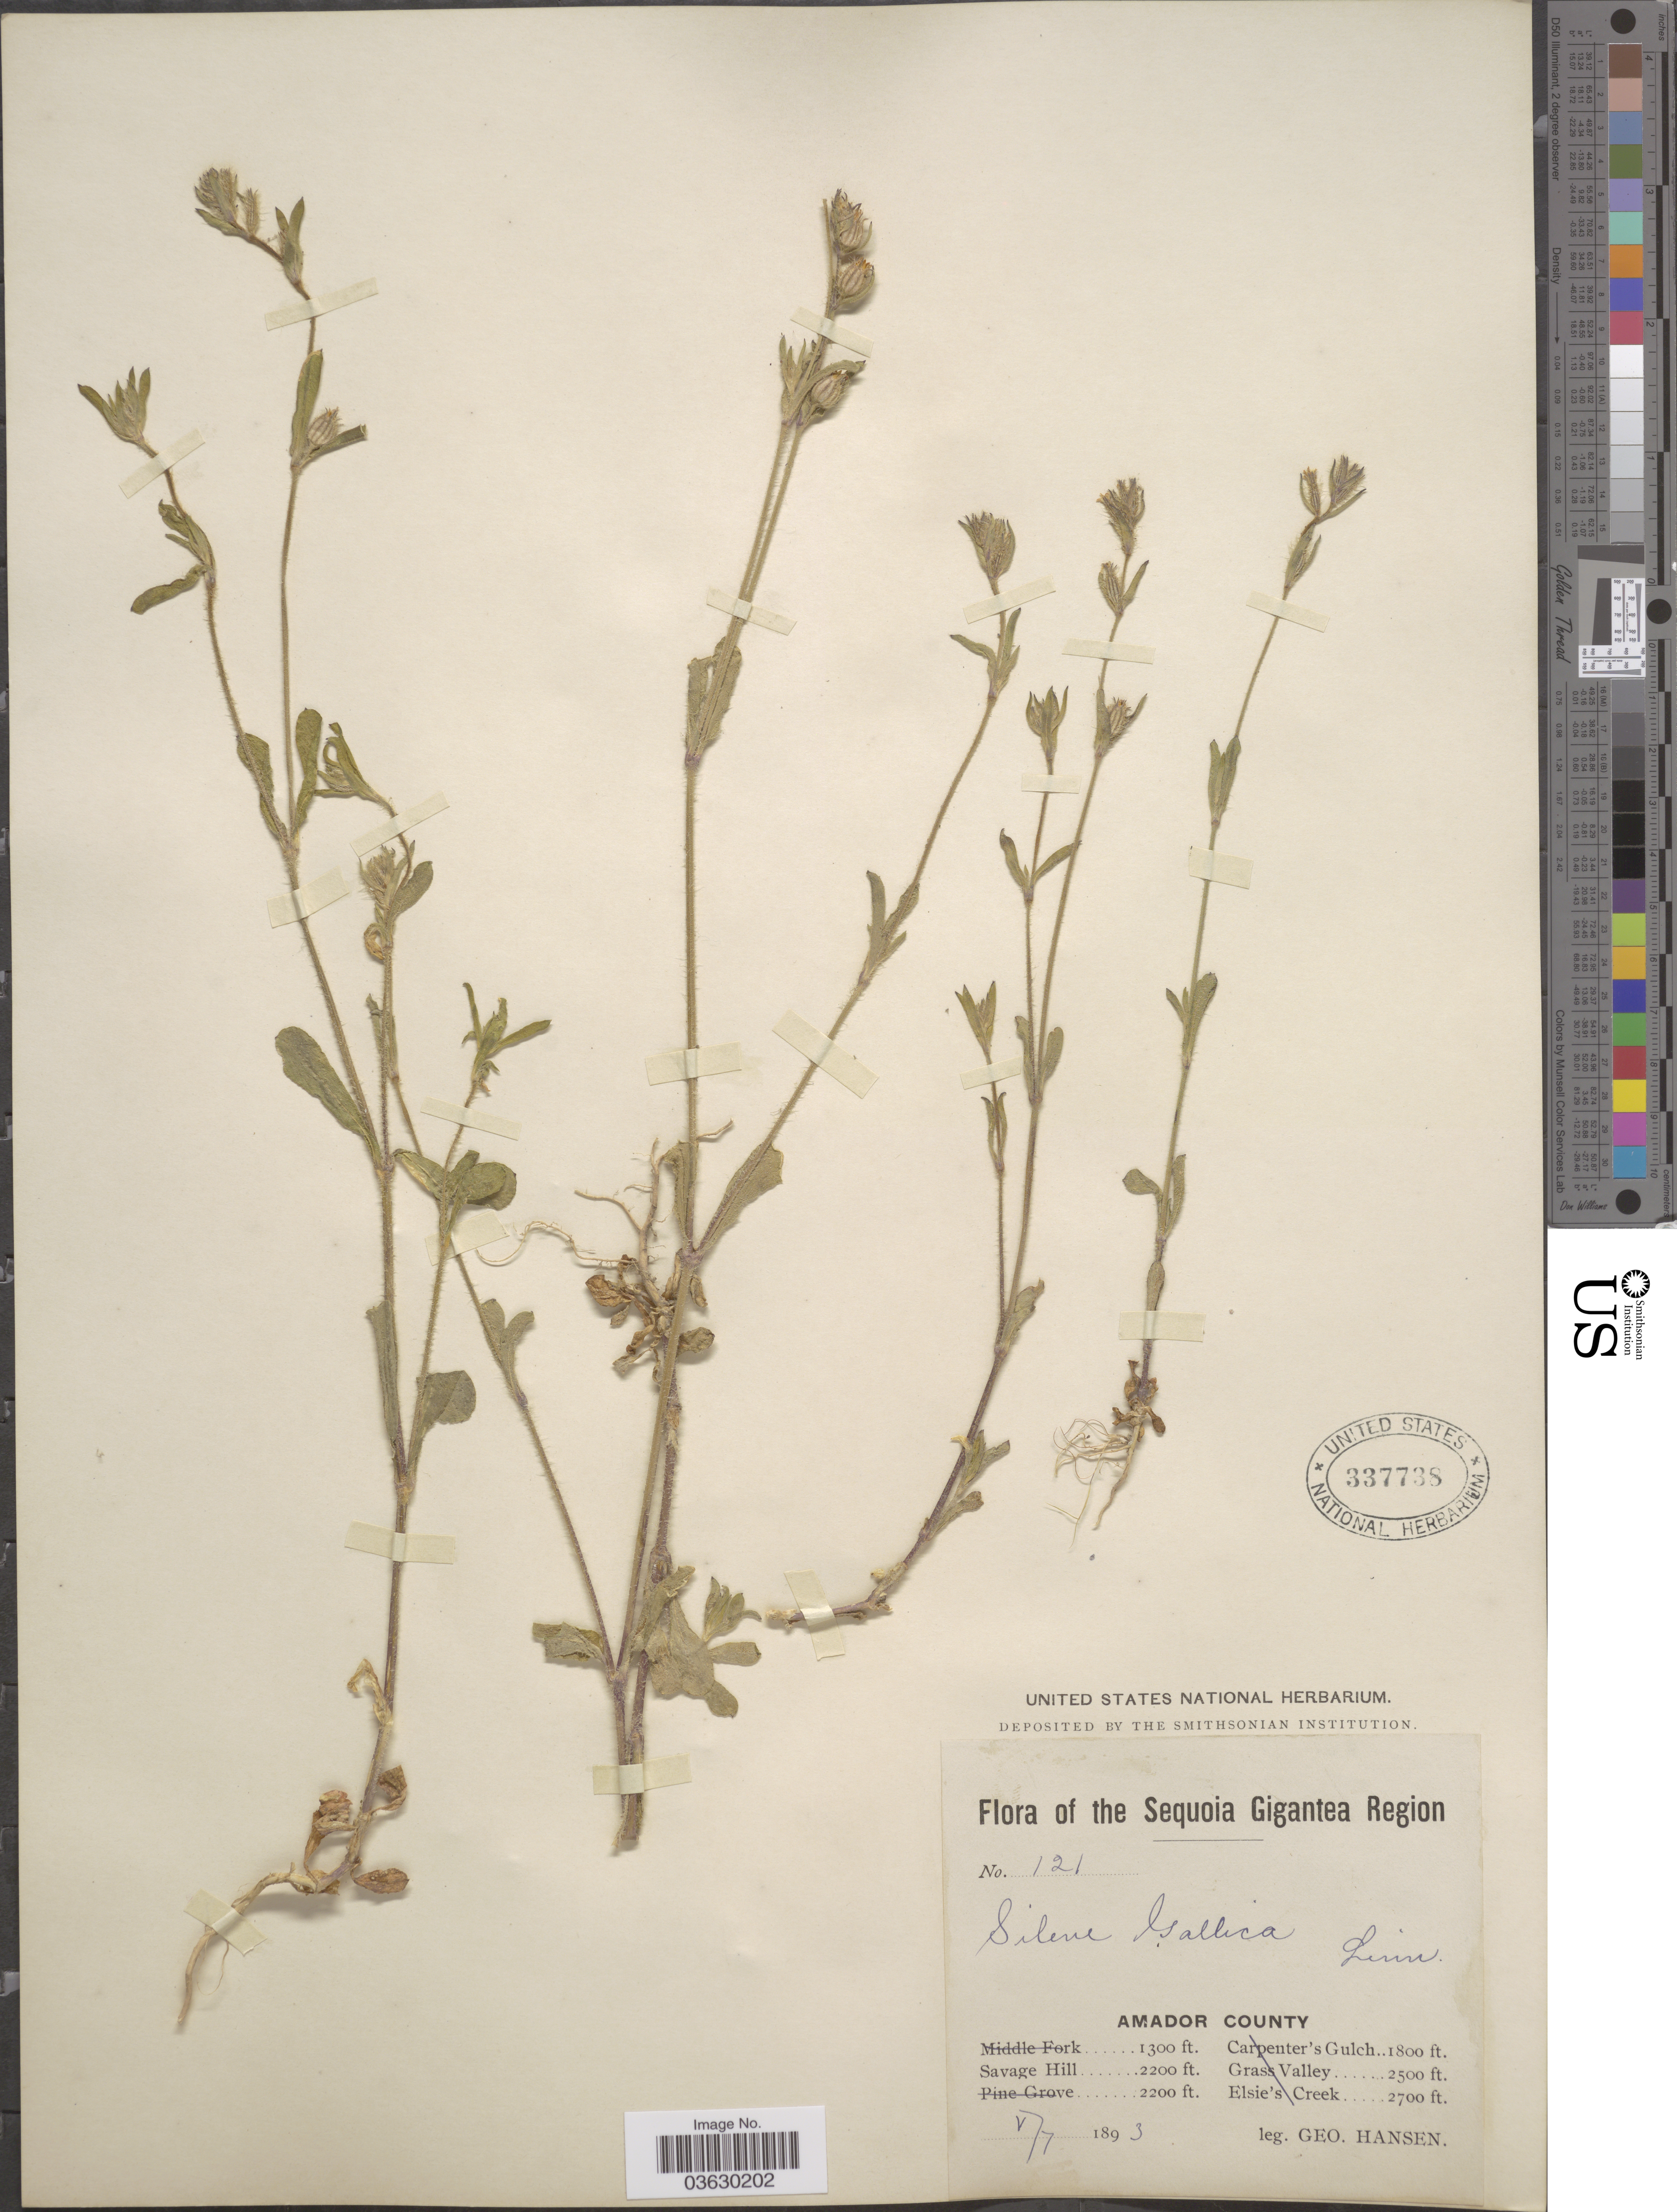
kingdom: Plantae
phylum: Tracheophyta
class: Magnoliopsida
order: Caryophyllales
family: Caryophyllaceae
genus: Silene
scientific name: Silene gallica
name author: L.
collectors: G. Hansen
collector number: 121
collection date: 1893-05-07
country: United States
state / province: California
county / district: Amador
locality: The Sequoia Gigantea Region. Amador County. Savage Hill.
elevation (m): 671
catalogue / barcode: US 337738